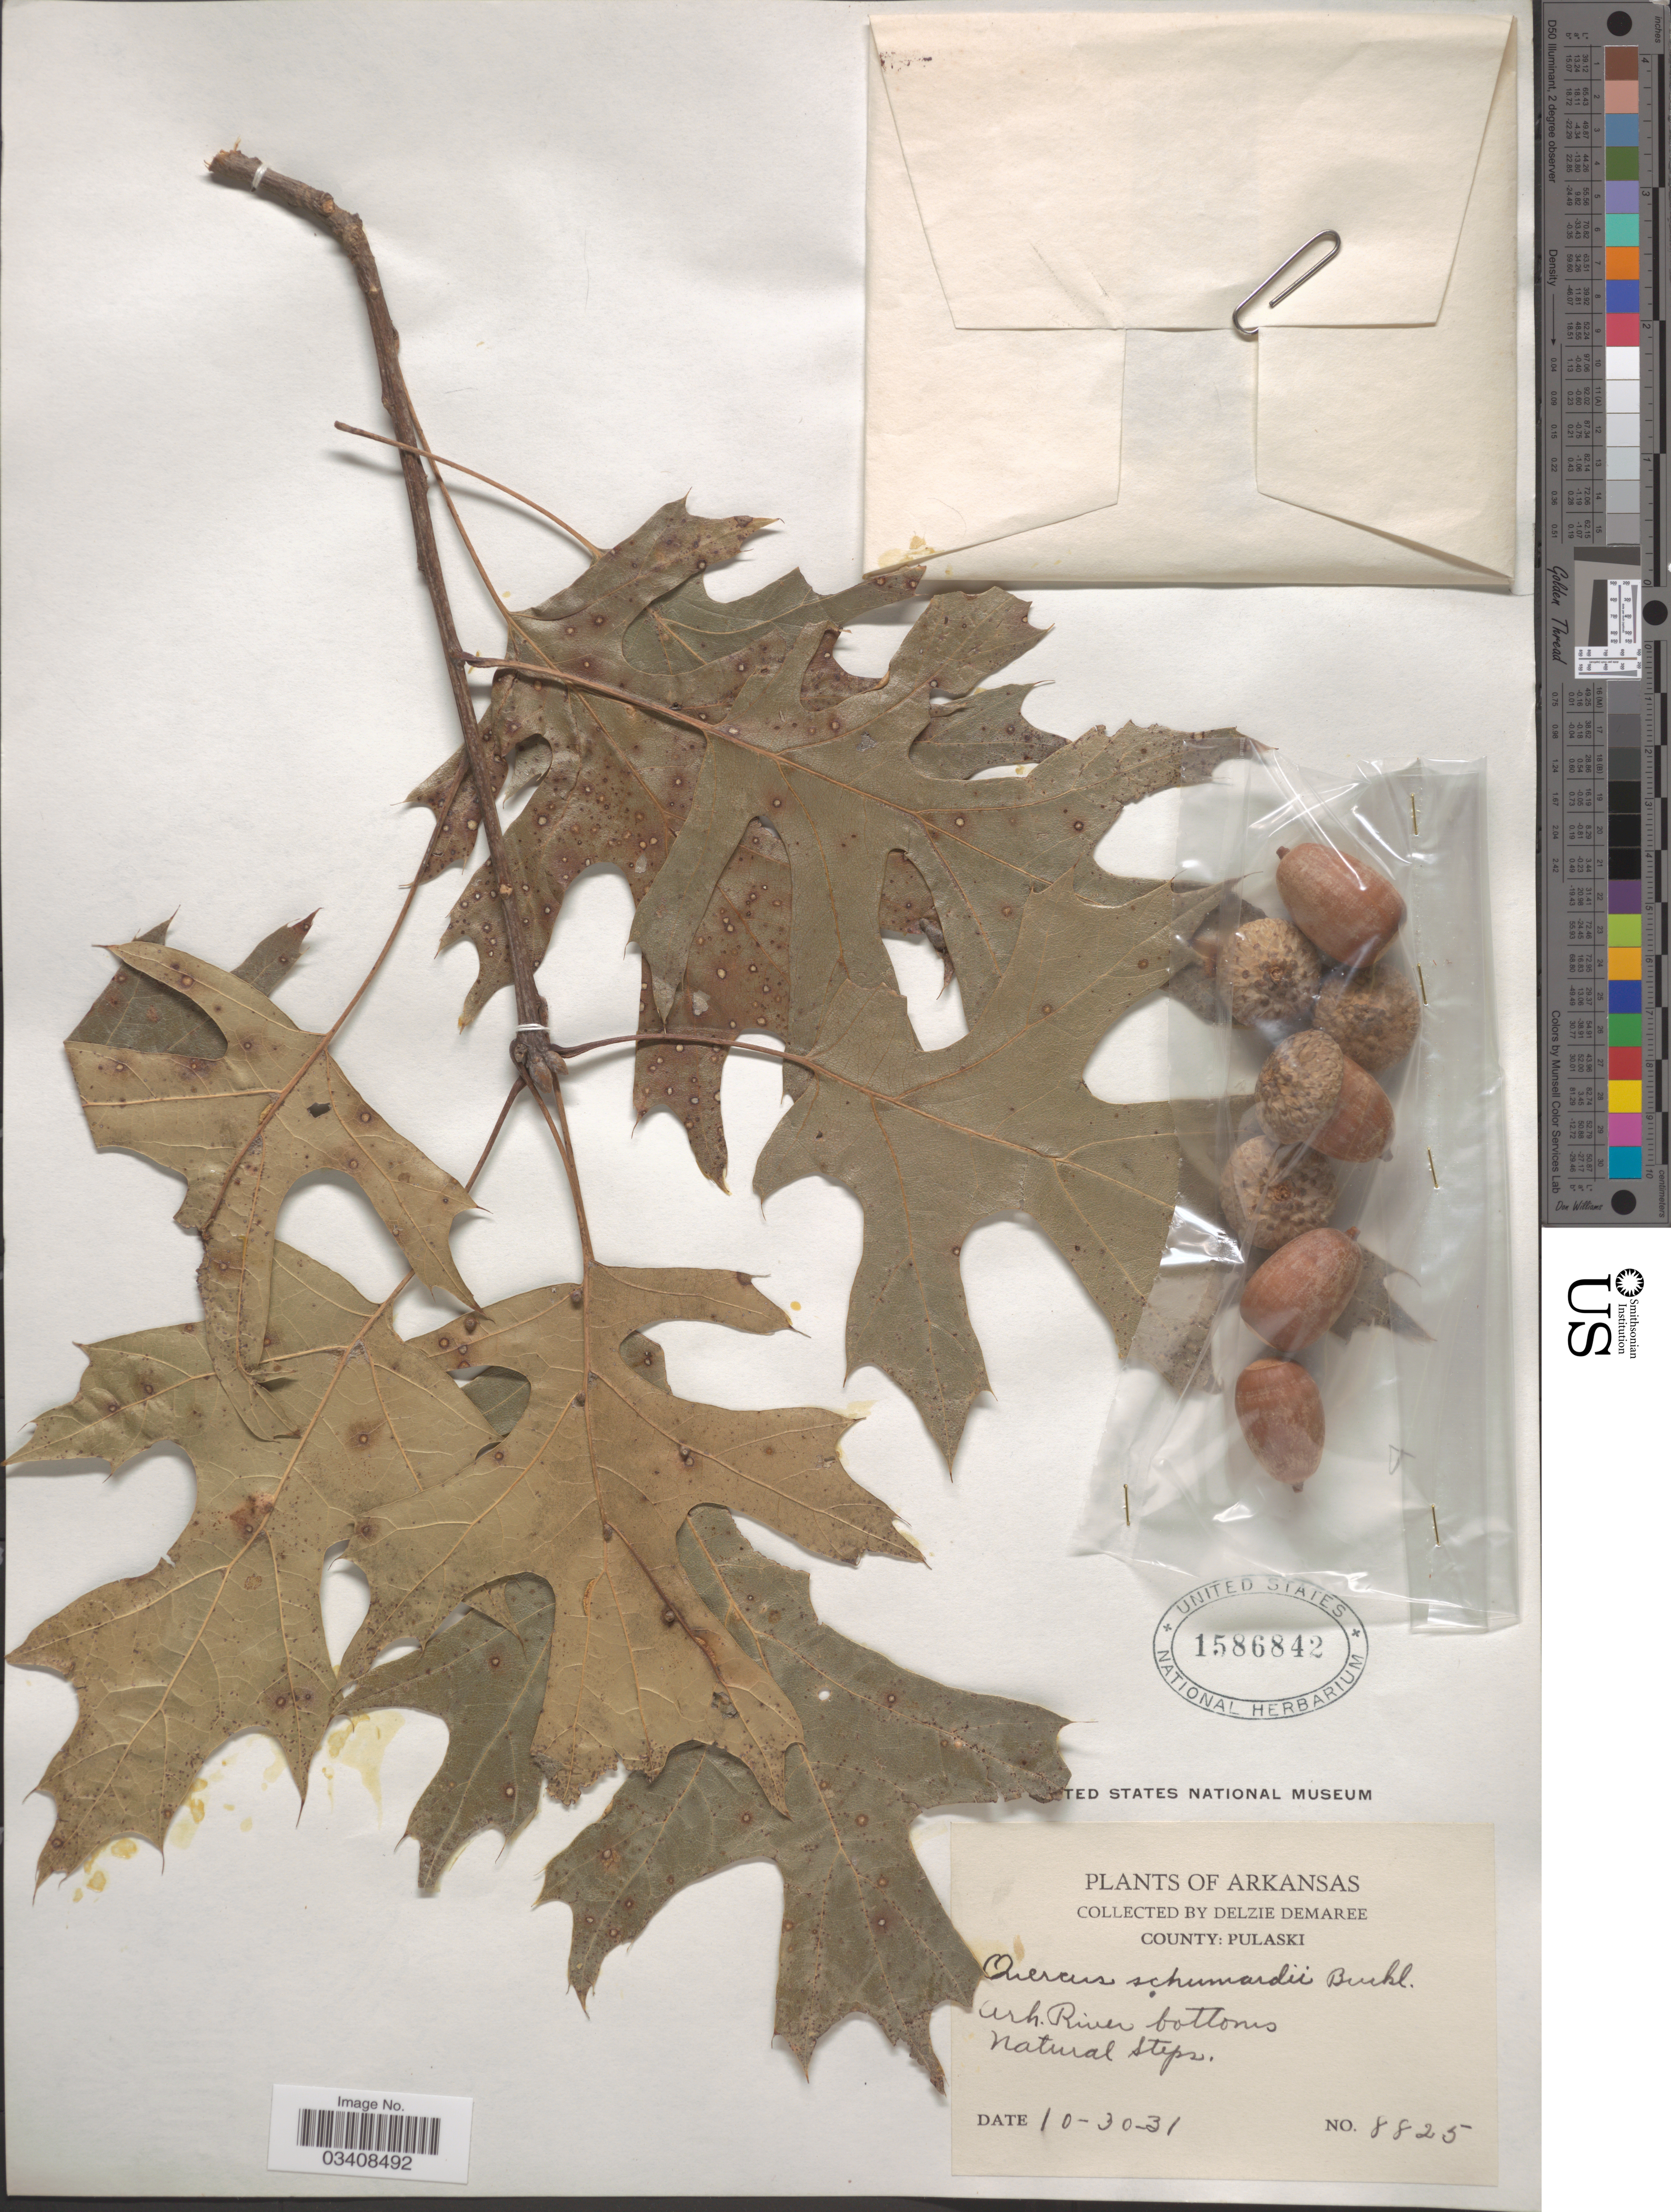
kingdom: Plantae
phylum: Tracheophyta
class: Magnoliopsida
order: Fagales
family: Fagaceae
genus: Quercus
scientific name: Quercus shumardii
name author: Buckley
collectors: D. Demaree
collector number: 8825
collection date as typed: Transcribed d/m/y: 30/10/31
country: United States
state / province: Arkansas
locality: County: Pulaski. Ark. River bottoms.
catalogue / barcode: US 1586842